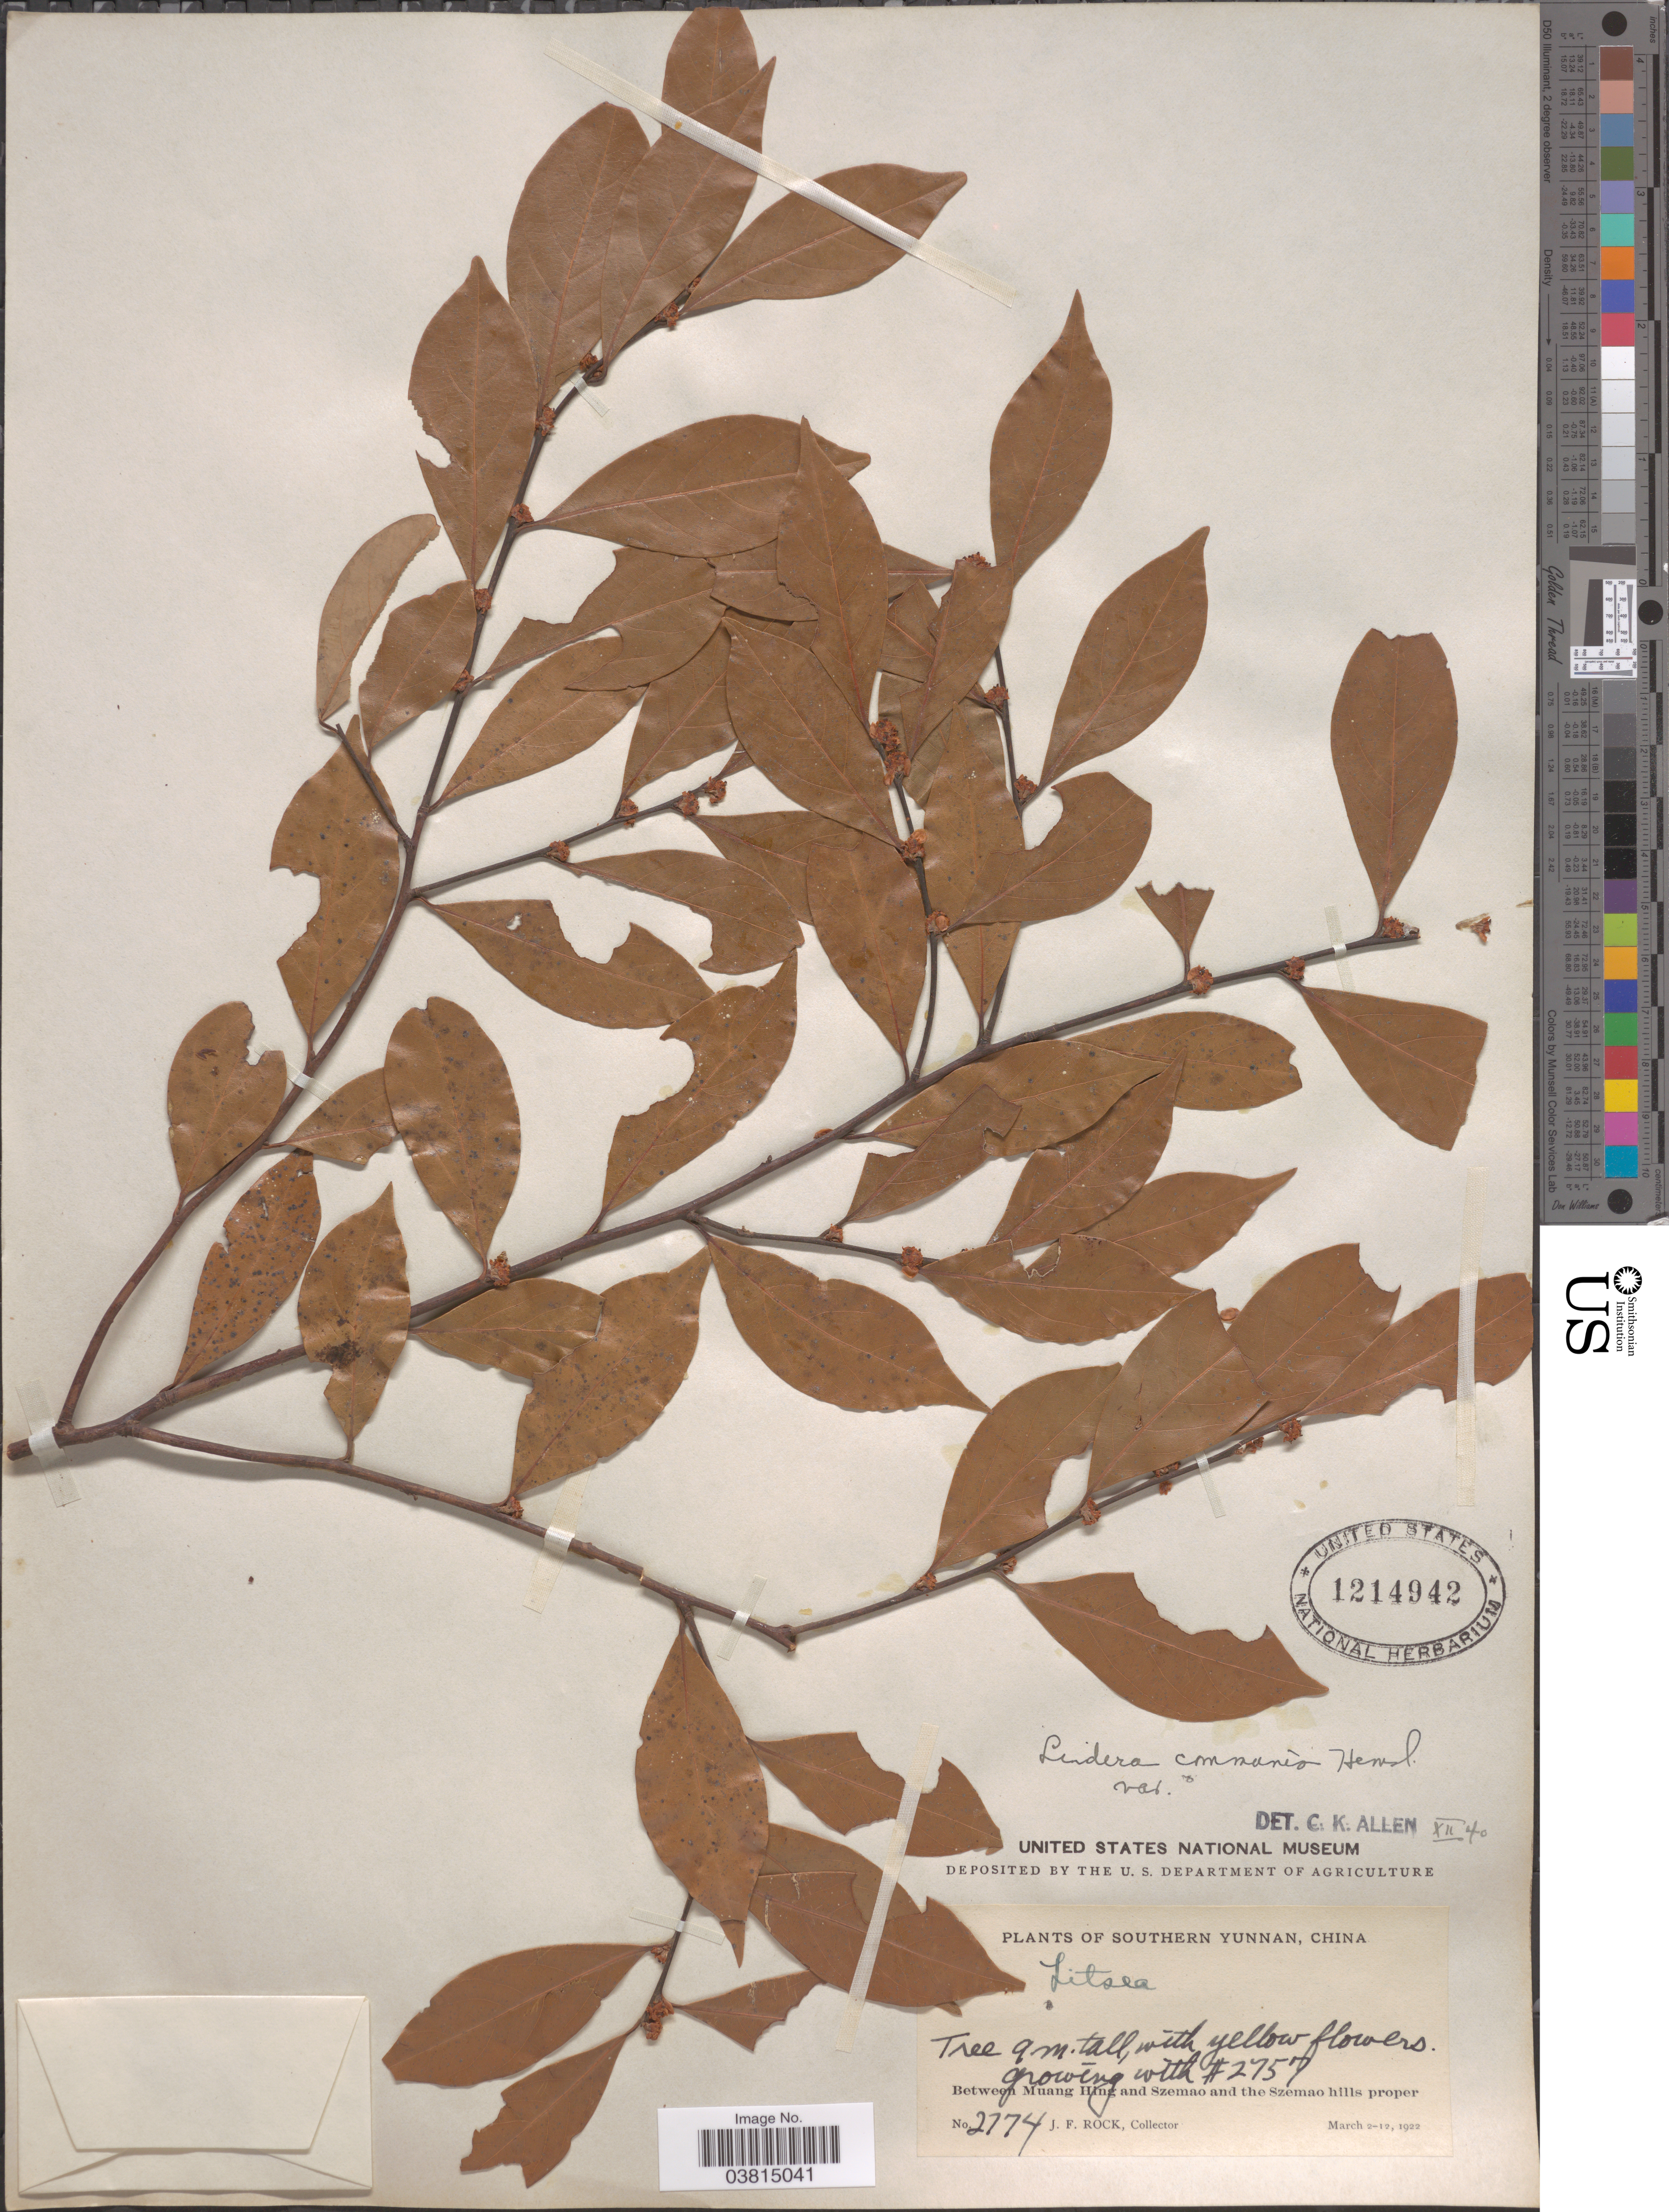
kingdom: Plantae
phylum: Tracheophyta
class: Magnoliopsida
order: Laurales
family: Lauraceae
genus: Lindera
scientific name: Lindera communis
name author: Hemsl.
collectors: J. Rock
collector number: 2774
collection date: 1922-03-02/1922-03-12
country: China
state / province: Yunnan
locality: Southern Yunnan. Between Muang Hing and Szemao and the Szemao hills proper.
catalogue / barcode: US 1214942